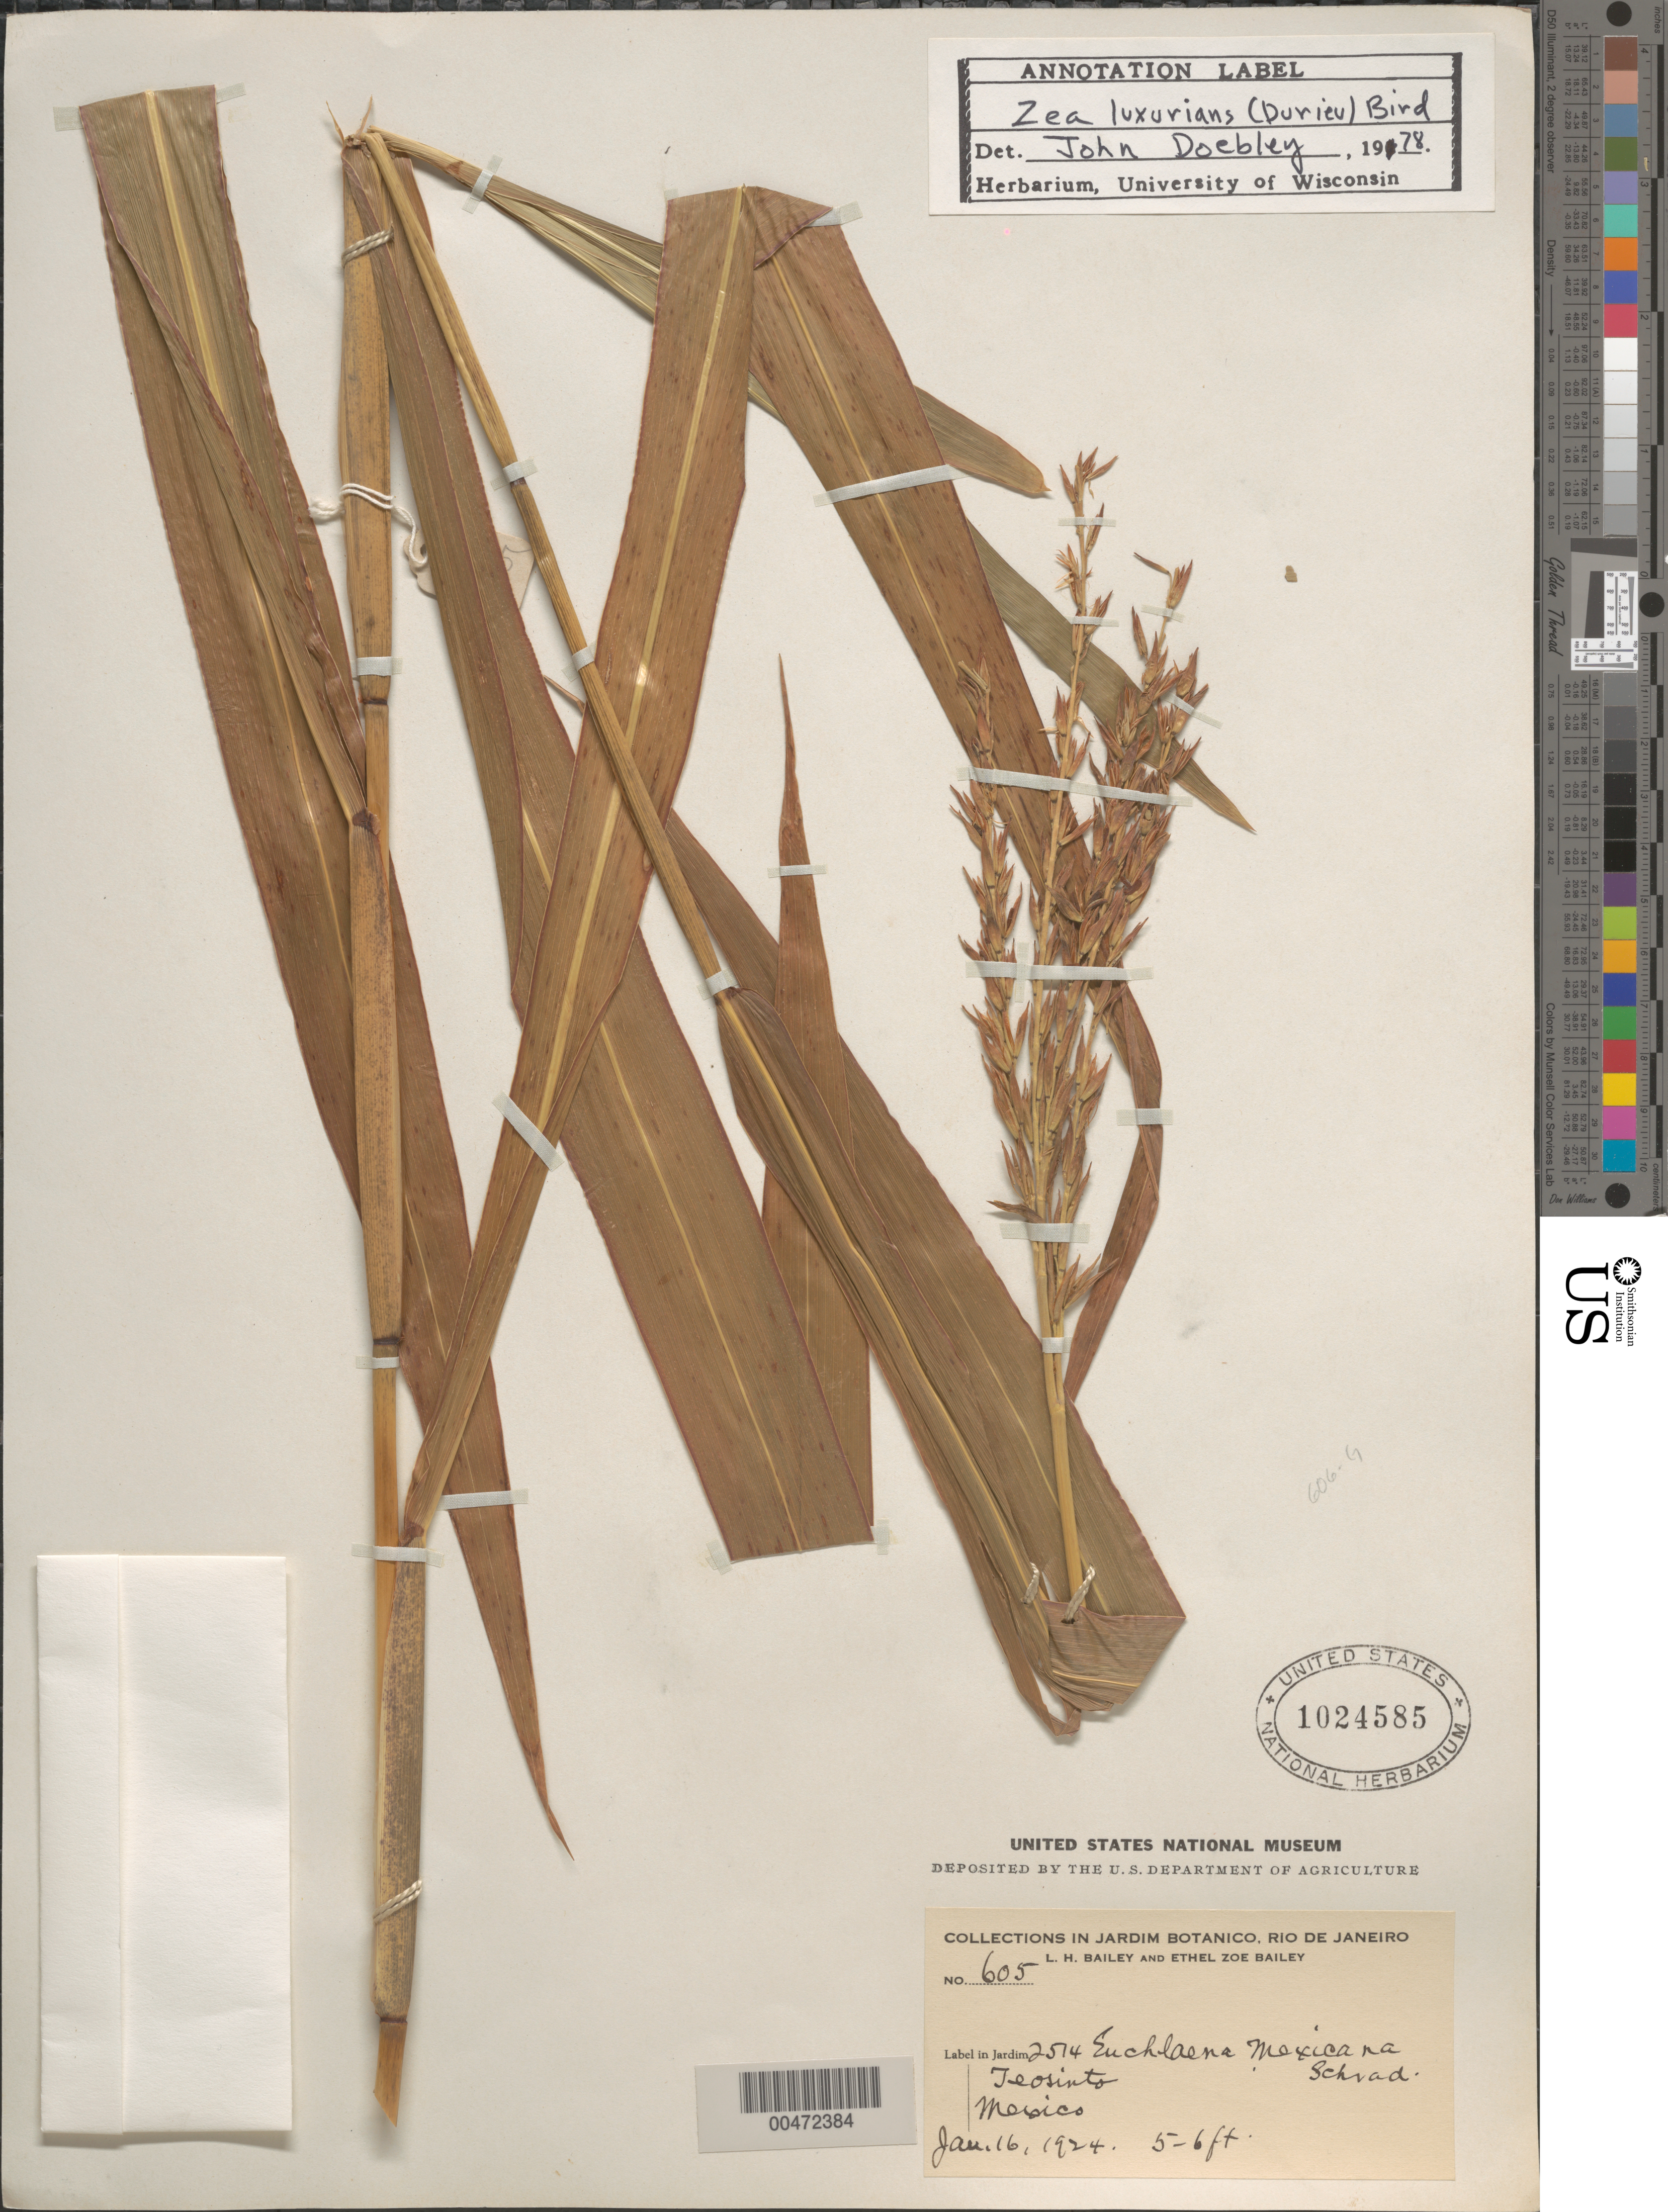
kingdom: Plantae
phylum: Tracheophyta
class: Liliopsida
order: Poales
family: Poaceae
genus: Zea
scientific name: Zea luxurians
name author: (Durieu & Asch.) R.M. Bird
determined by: Doebley, John F.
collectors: L. H. Bailey & E. Z. Bailey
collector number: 605/2514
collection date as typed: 16 Jan 1924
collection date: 1924-01-16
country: Mexico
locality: Teosinto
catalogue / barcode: US 1024585